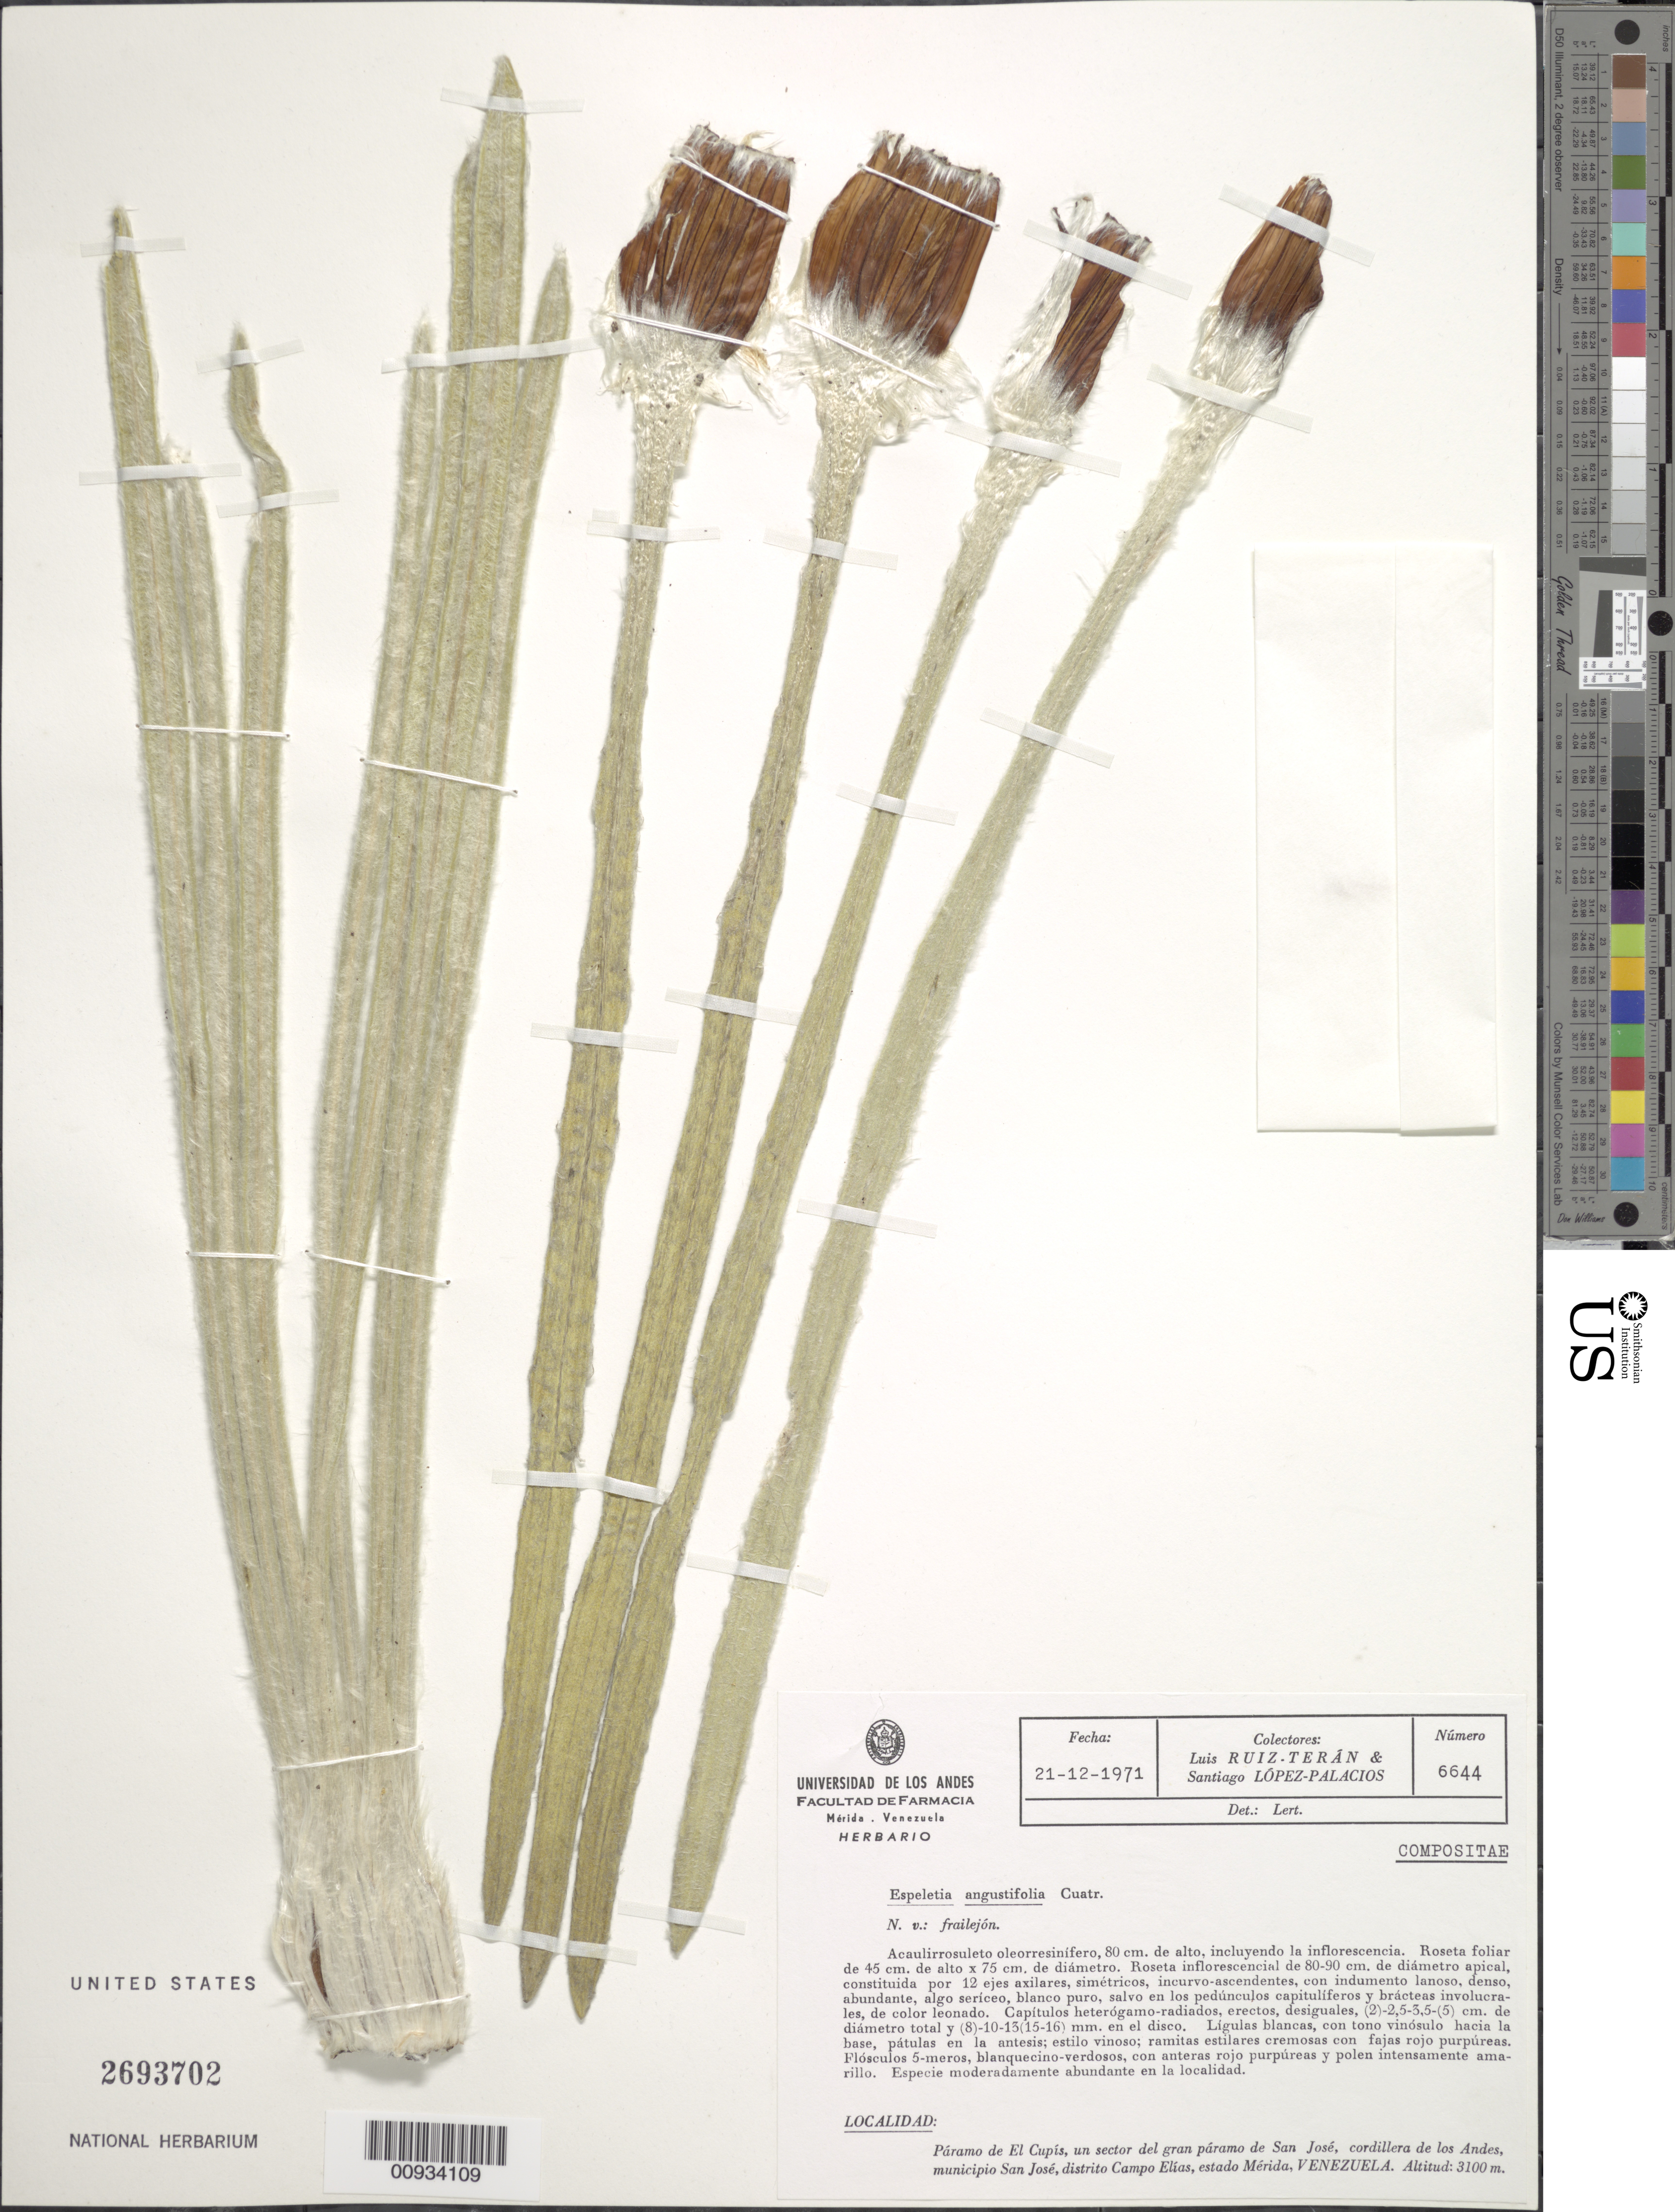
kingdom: Plantae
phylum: Tracheophyta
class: Magnoliopsida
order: Asterales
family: Asteraceae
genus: Espeletiopsis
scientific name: Espeletiopsis angustifolia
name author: (Cuatrec.) Cuatrec.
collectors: L. E. Ruíz-Terán & S. López-Palacios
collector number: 6644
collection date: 1971-12-21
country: Venezuela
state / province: Mérida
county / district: Campo Elías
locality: Páramo de San José. Páramo de El Cupís, un gran sector del páramo de San José, Cordillera de los Andes.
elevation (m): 3100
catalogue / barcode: US 2693702